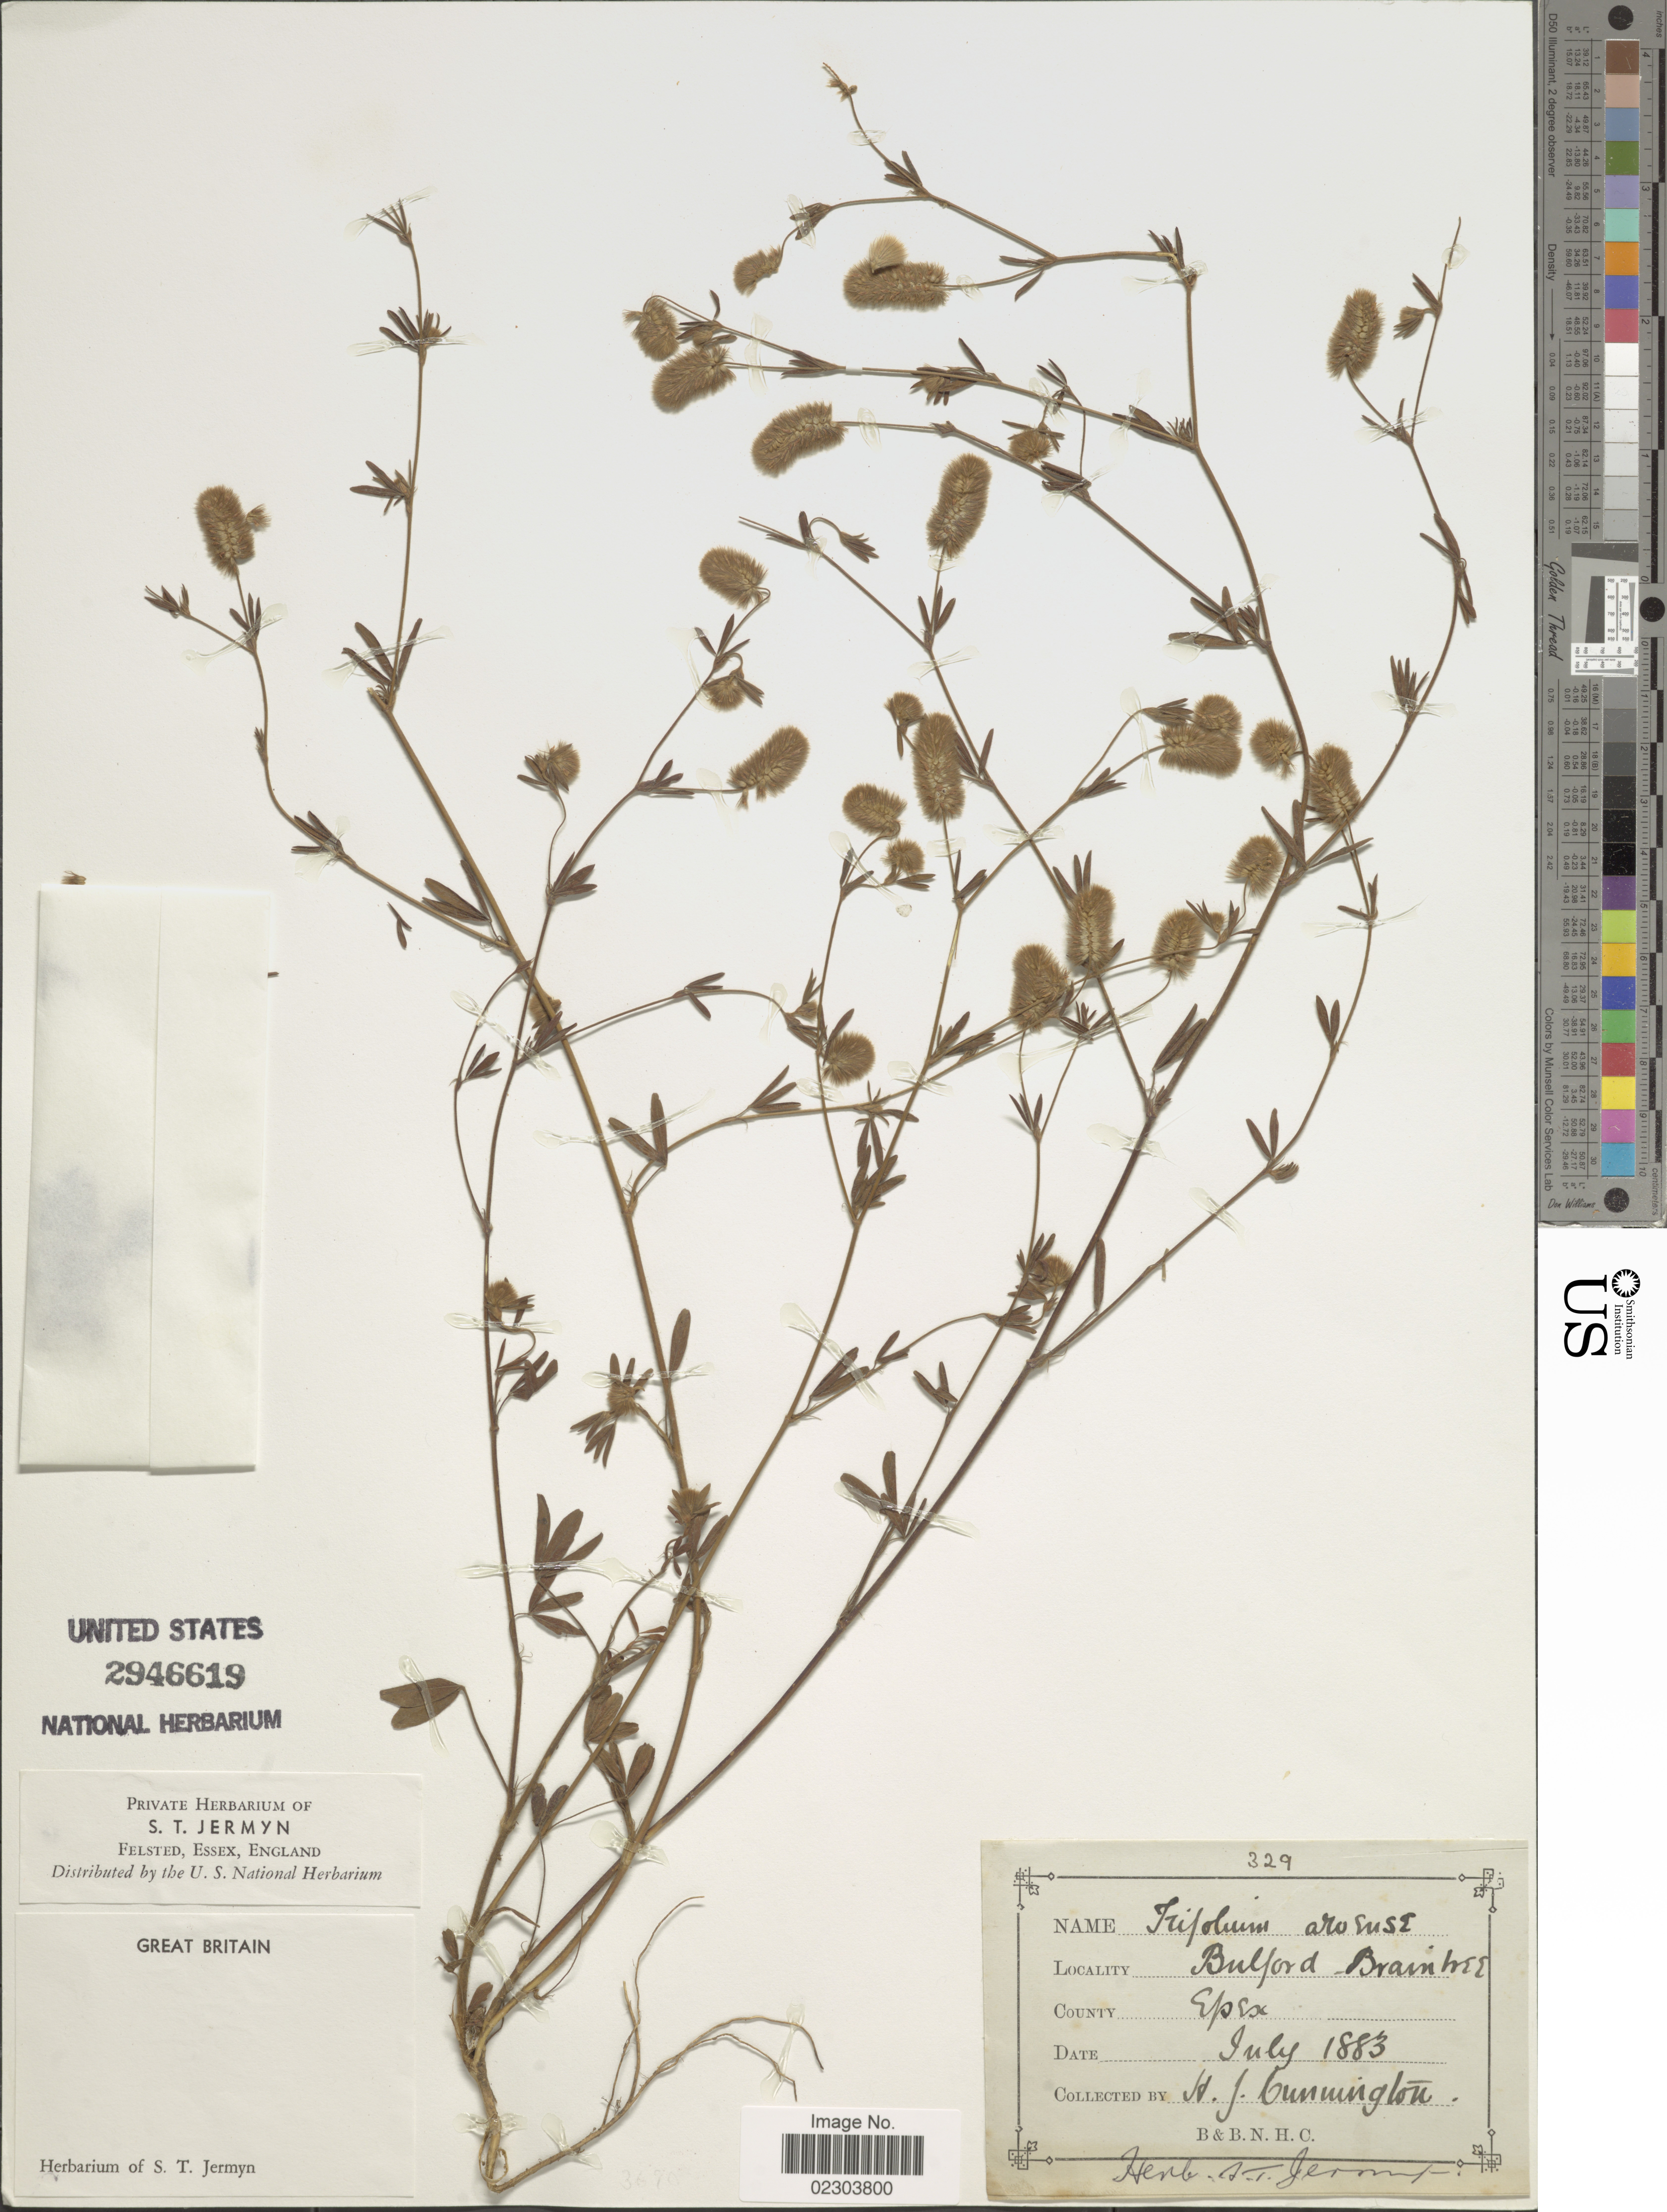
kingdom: Plantae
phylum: Tracheophyta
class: Magnoliopsida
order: Fabales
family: Fabaceae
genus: Trifolium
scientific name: Trifolium arvense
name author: L.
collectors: H. Cunnington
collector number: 329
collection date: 1883-07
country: United Kingdom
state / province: England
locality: Bulford Braintree, County Essex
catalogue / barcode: US 2946619